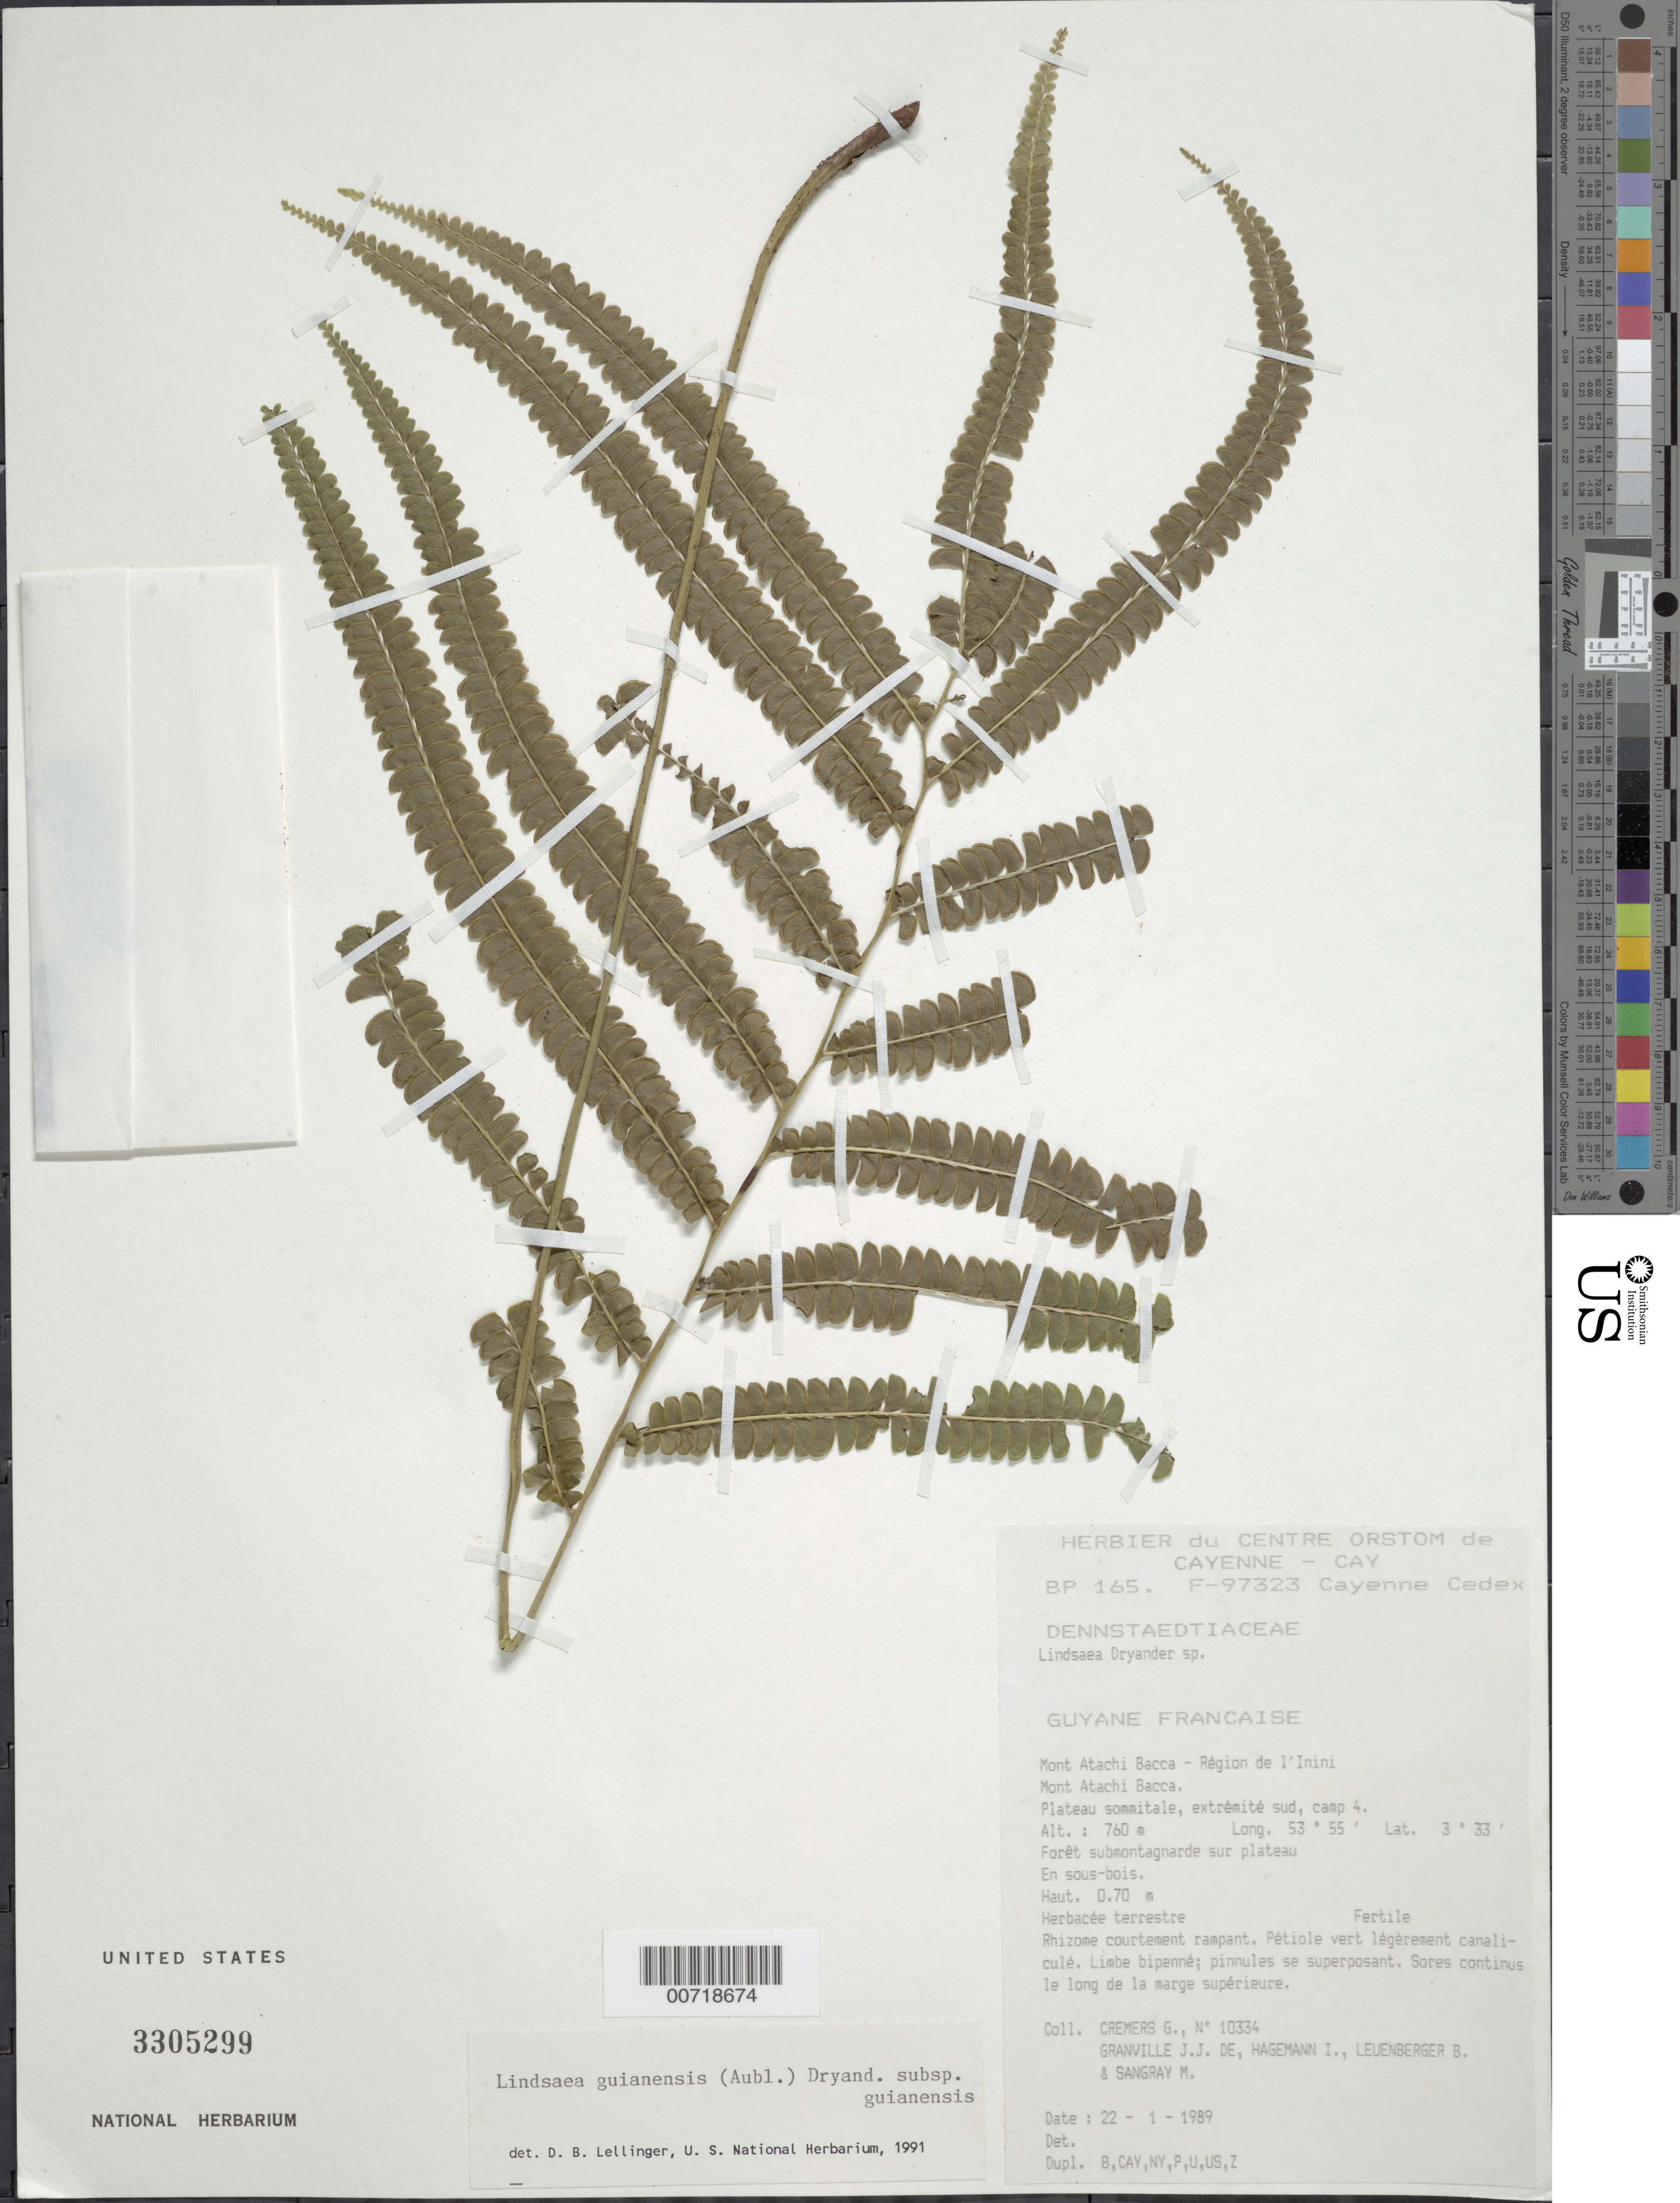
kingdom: Plantae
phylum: Tracheophyta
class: Polypodiopsida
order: Polypodiales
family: Lindsaeaceae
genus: Lindsaea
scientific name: Lindsaea guianensis subsp. guianensis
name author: (Aubl.) Dryand.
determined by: Lellinger, David B., (BOT), Smithsonian Institution - National Museum of Natural History (UNITED STATES)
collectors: G. Cremers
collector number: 10334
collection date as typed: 22-Jan-89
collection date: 1989-01-22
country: French Guiana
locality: Mont Atachi Bacca, région de l'Inini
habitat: Submontane forest, on plateau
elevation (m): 760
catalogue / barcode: US 3305299